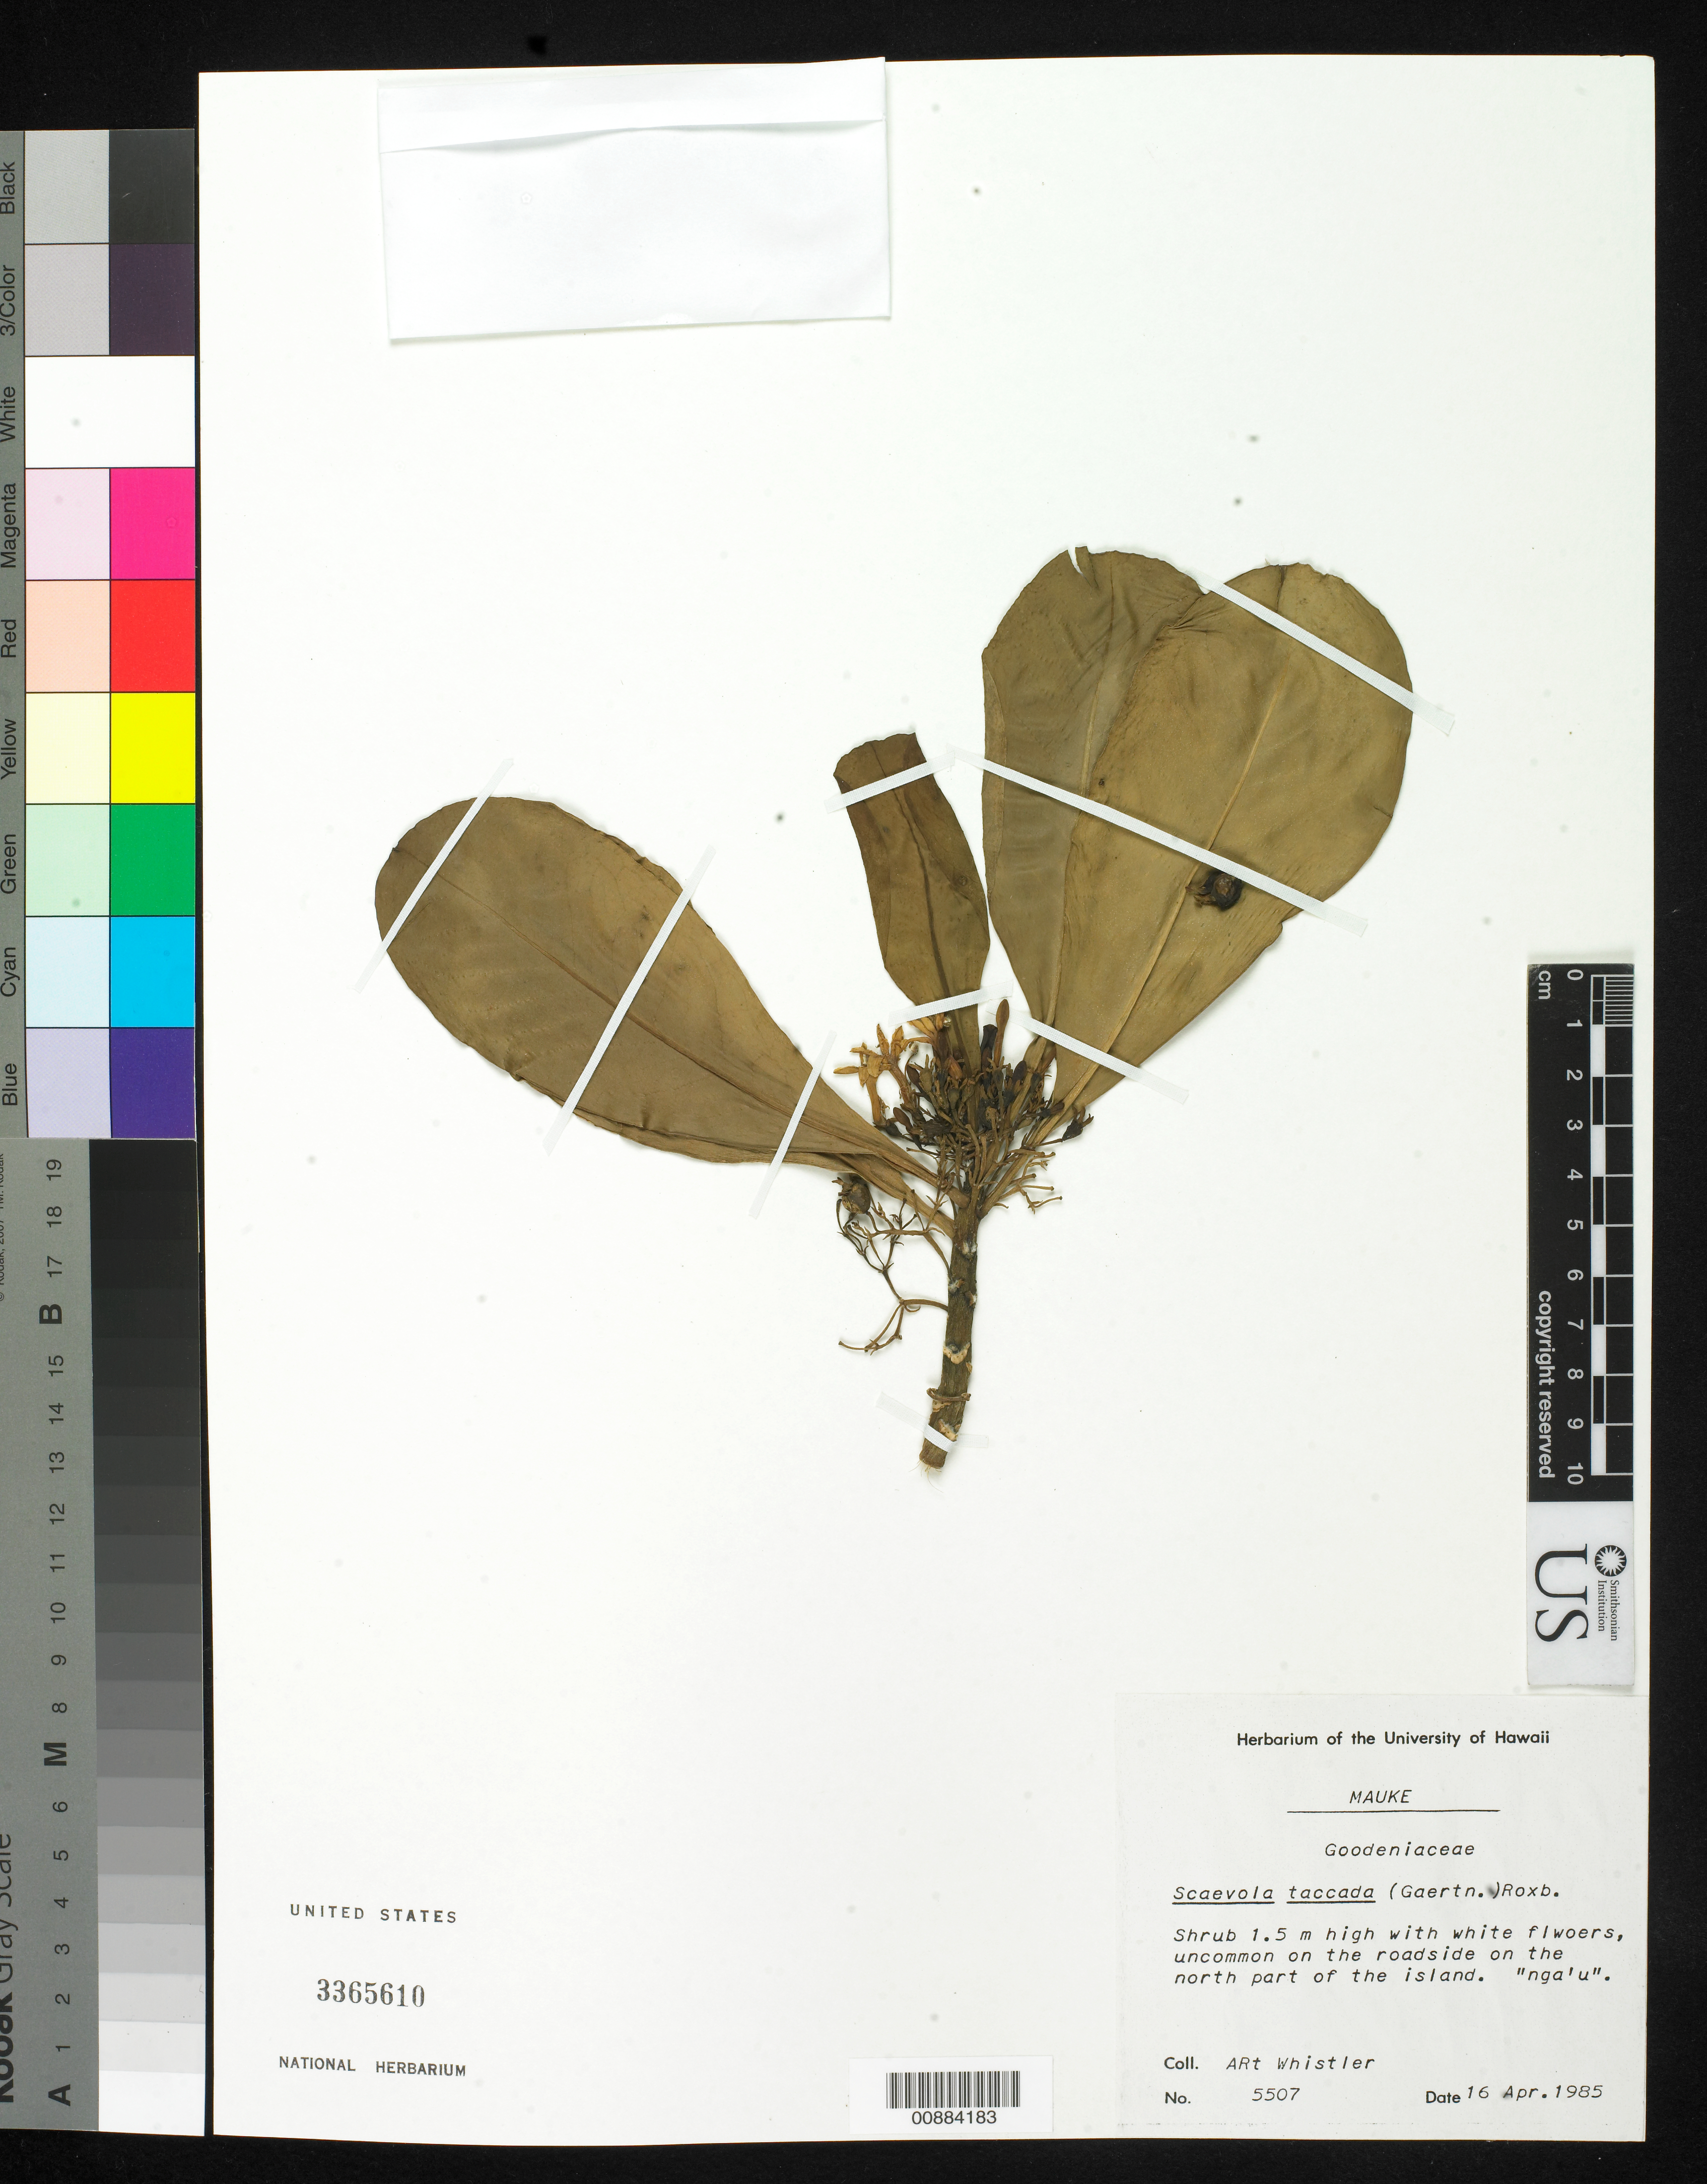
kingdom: Plantae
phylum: Tracheophyta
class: Magnoliopsida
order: Asterales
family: Goodeniaceae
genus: Scaevola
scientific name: Scaevola taccada var. tuamotensis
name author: H. St. John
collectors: A. Whistler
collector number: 5507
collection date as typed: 16 Apr 1985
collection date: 1985-04-16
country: Cook Islands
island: Mauke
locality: N part of Island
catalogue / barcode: US 3365610